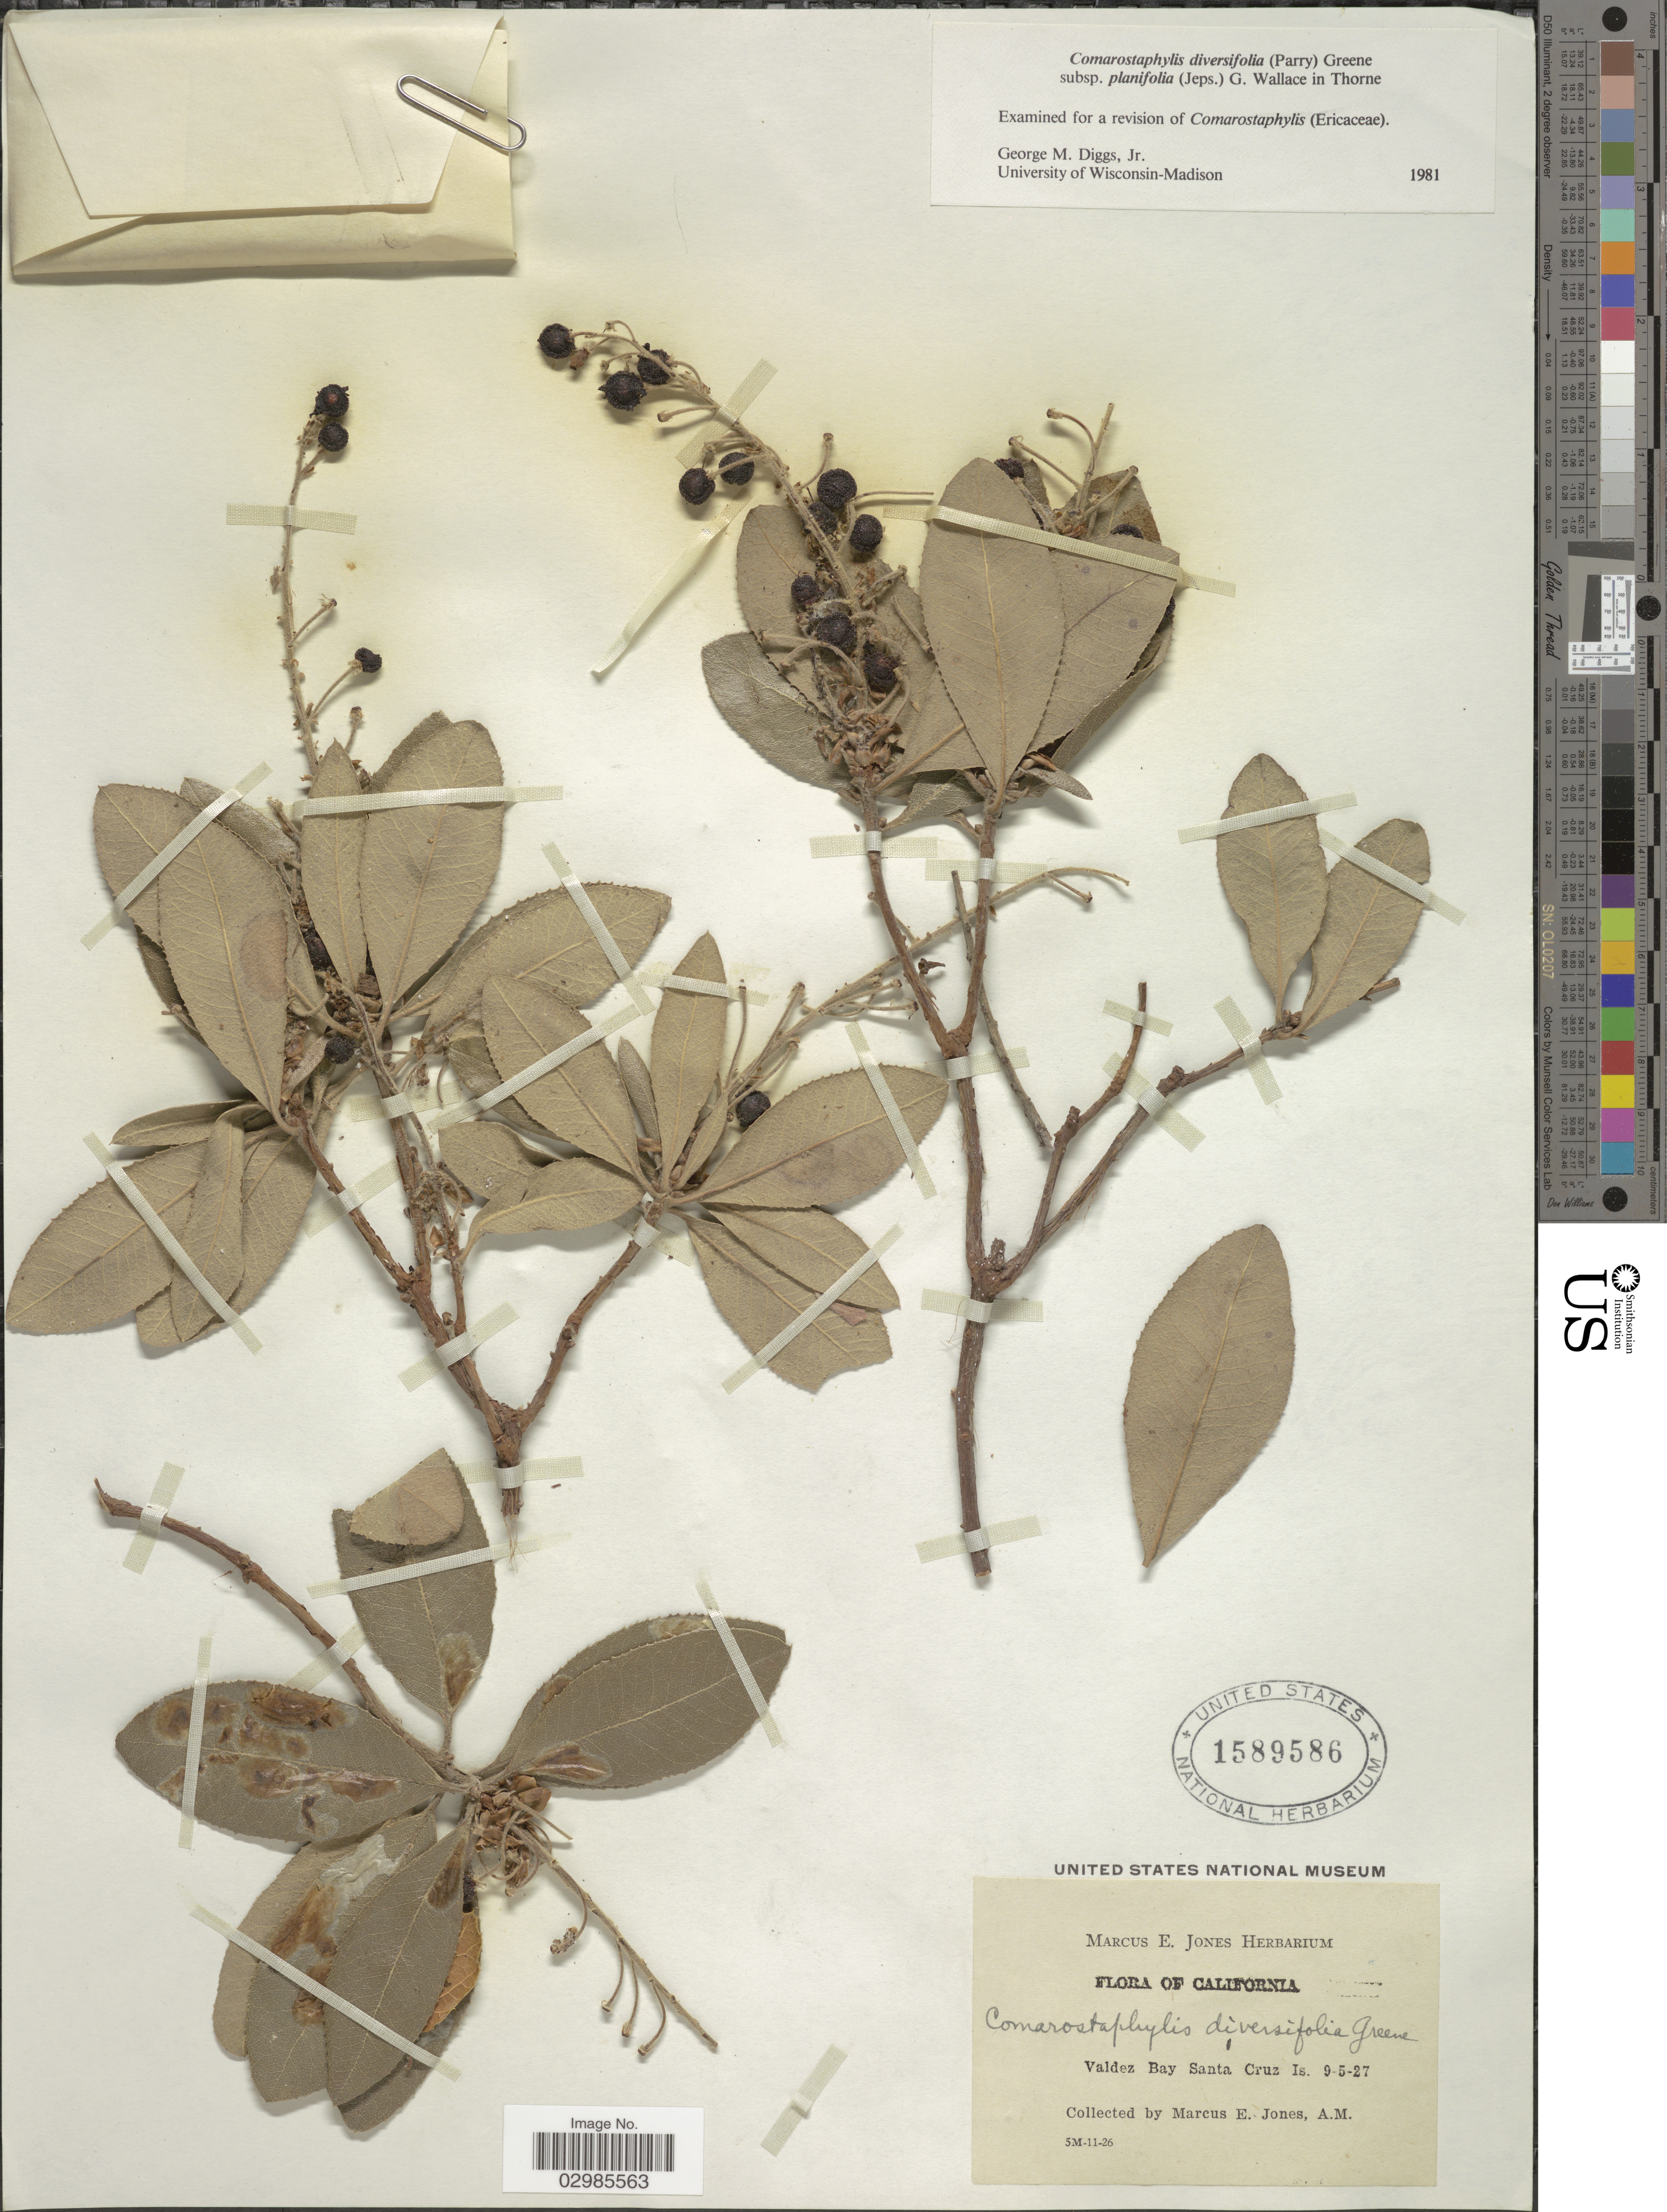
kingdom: Plantae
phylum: Tracheophyta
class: Magnoliopsida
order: Ericales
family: Ericaceae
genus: Comarostaphylis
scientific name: Comarostaphylis diversifolia subsp. planifolia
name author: (Jeps.) G.D. Wallace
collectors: M. E. Jones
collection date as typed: Transcribed d/m/y: 5/9/27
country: United States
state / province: California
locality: Valdez Bay Santa Cruz Is.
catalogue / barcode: US 1589586